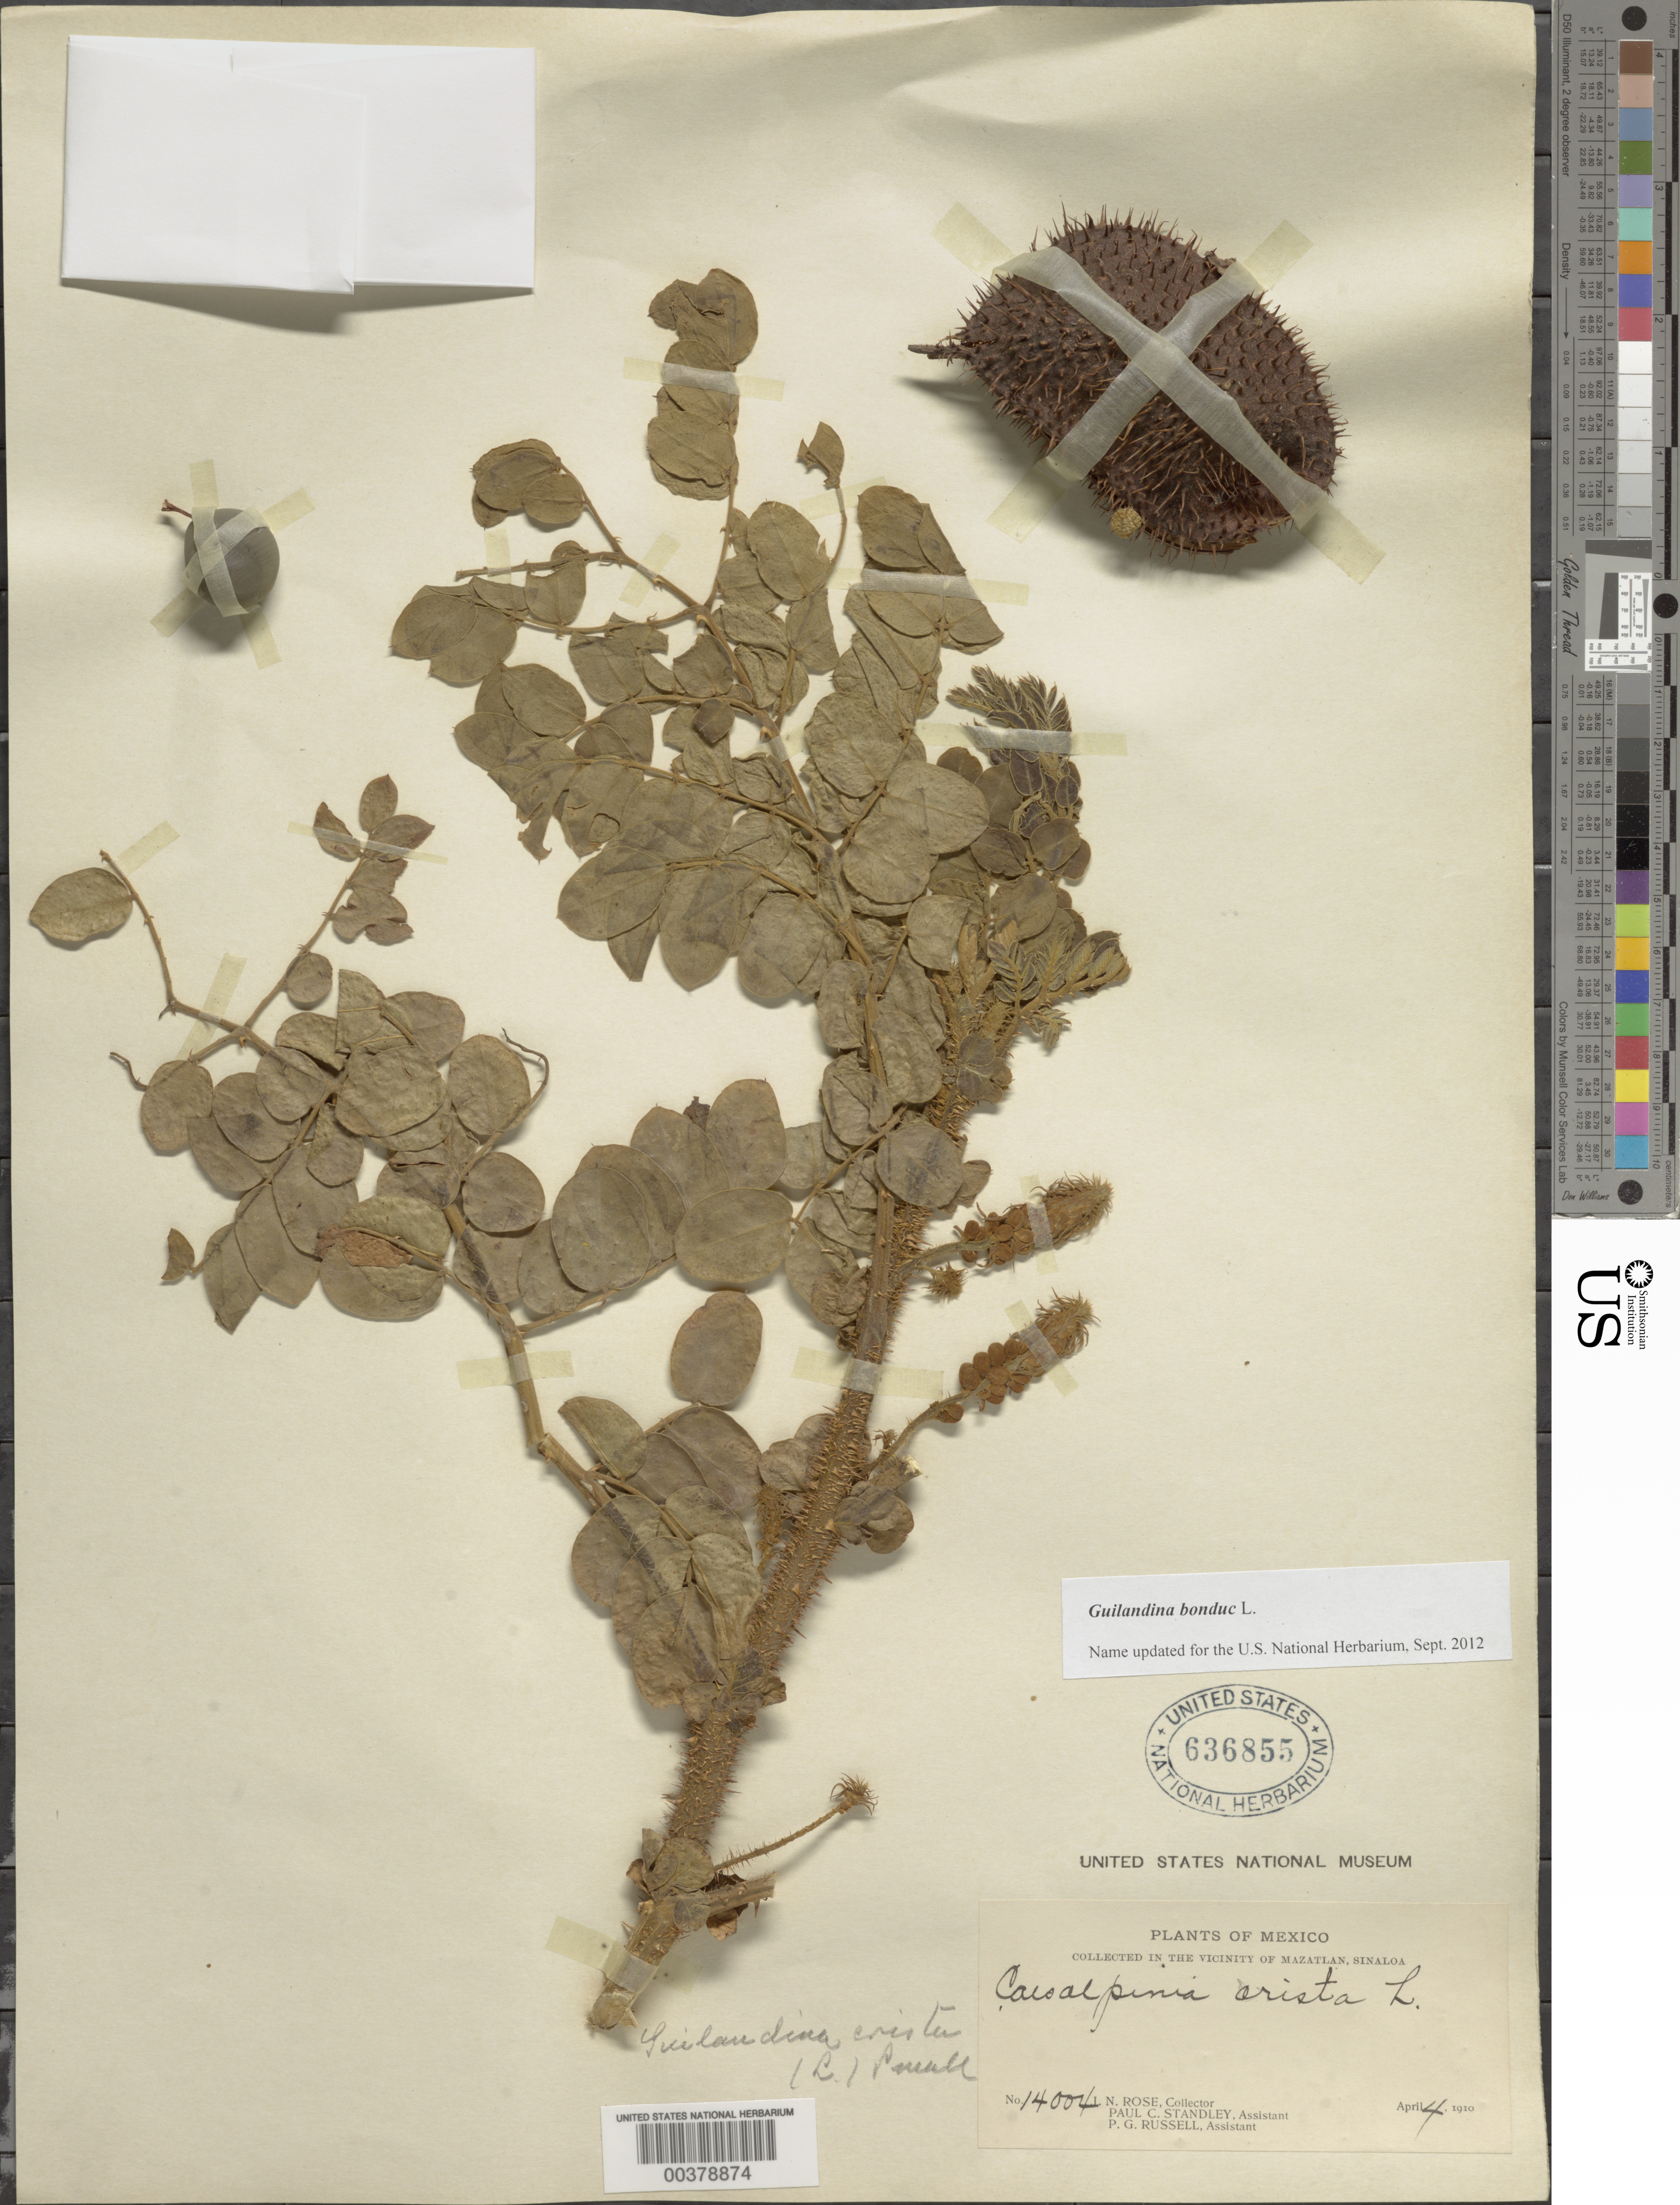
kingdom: Plantae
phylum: Tracheophyta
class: Magnoliopsida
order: Fabales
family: Fabaceae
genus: Guilandina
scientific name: Guilandina bonduc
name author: L.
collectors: J. N. Rose, P. C. Standley & P. G. Russell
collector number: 14004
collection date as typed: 04 Apr 1910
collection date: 1910-04-04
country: Mexico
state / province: Sinaloa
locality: Vicinity of Mazatlan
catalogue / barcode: US 636855